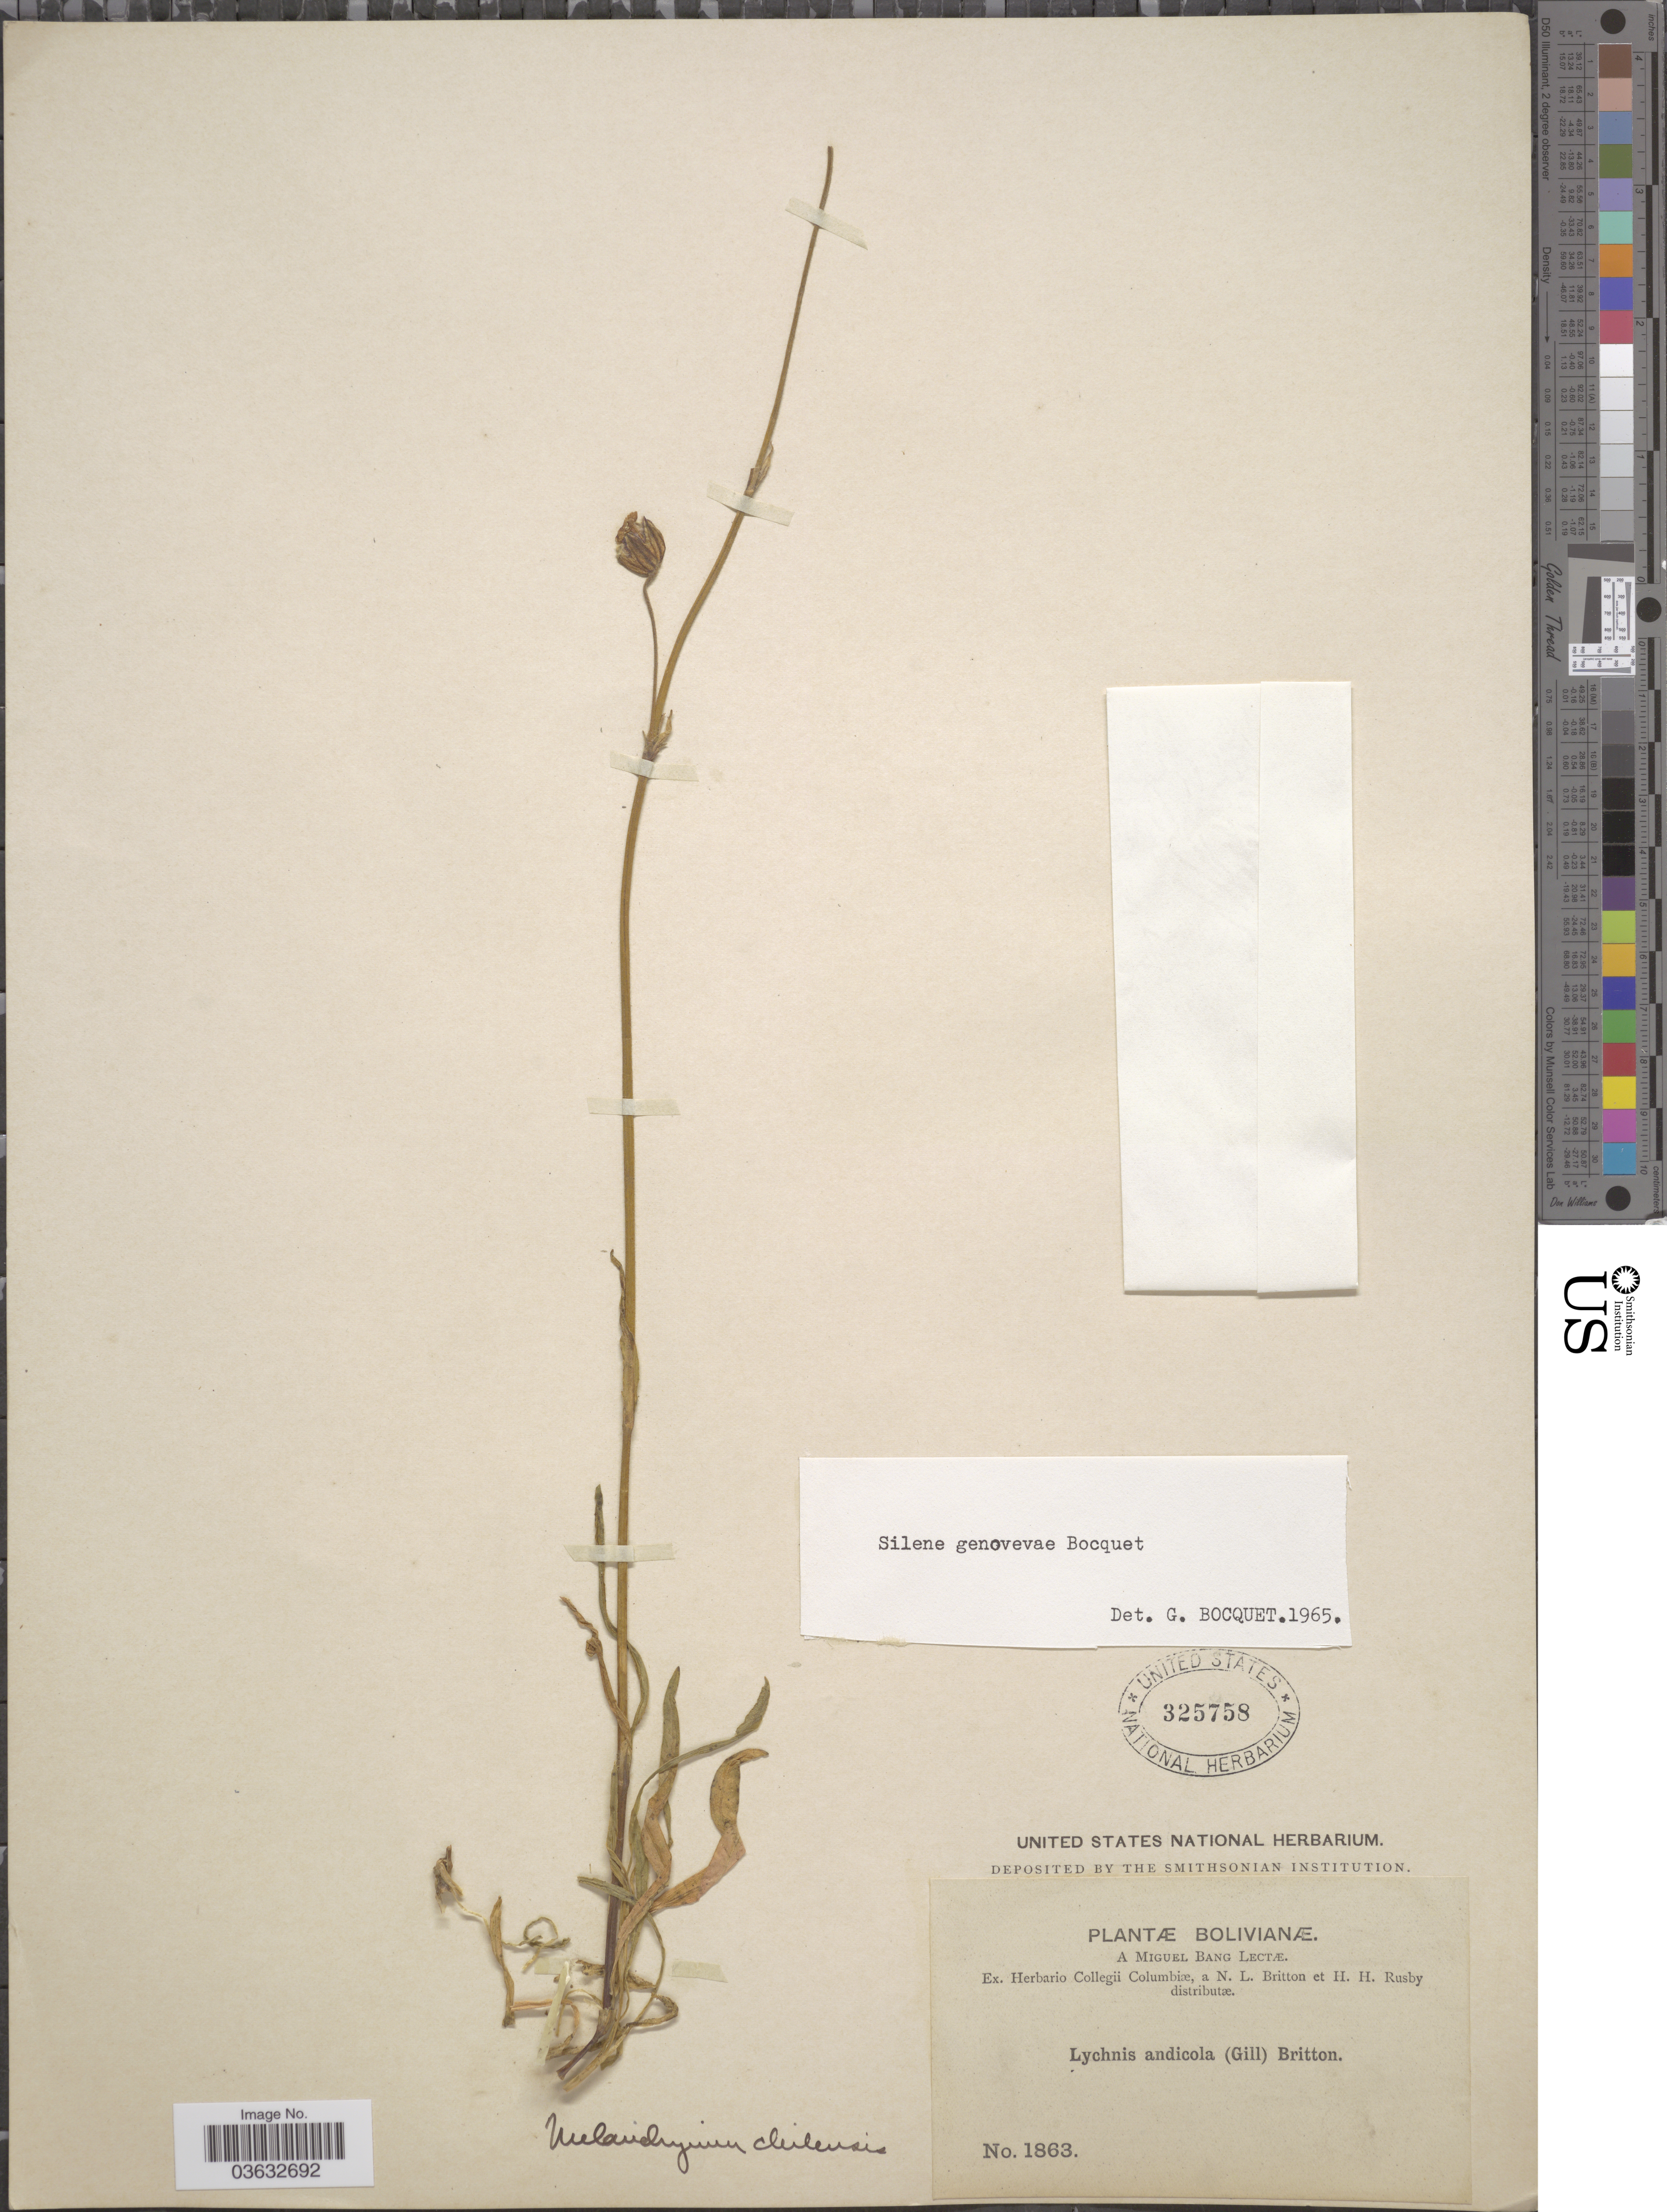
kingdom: Plantae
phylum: Tracheophyta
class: Magnoliopsida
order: Caryophyllales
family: Caryophyllaceae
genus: Silene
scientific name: Silene genovevae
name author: Bocquet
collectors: M. Bang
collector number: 1863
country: Bolivia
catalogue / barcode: US 325758